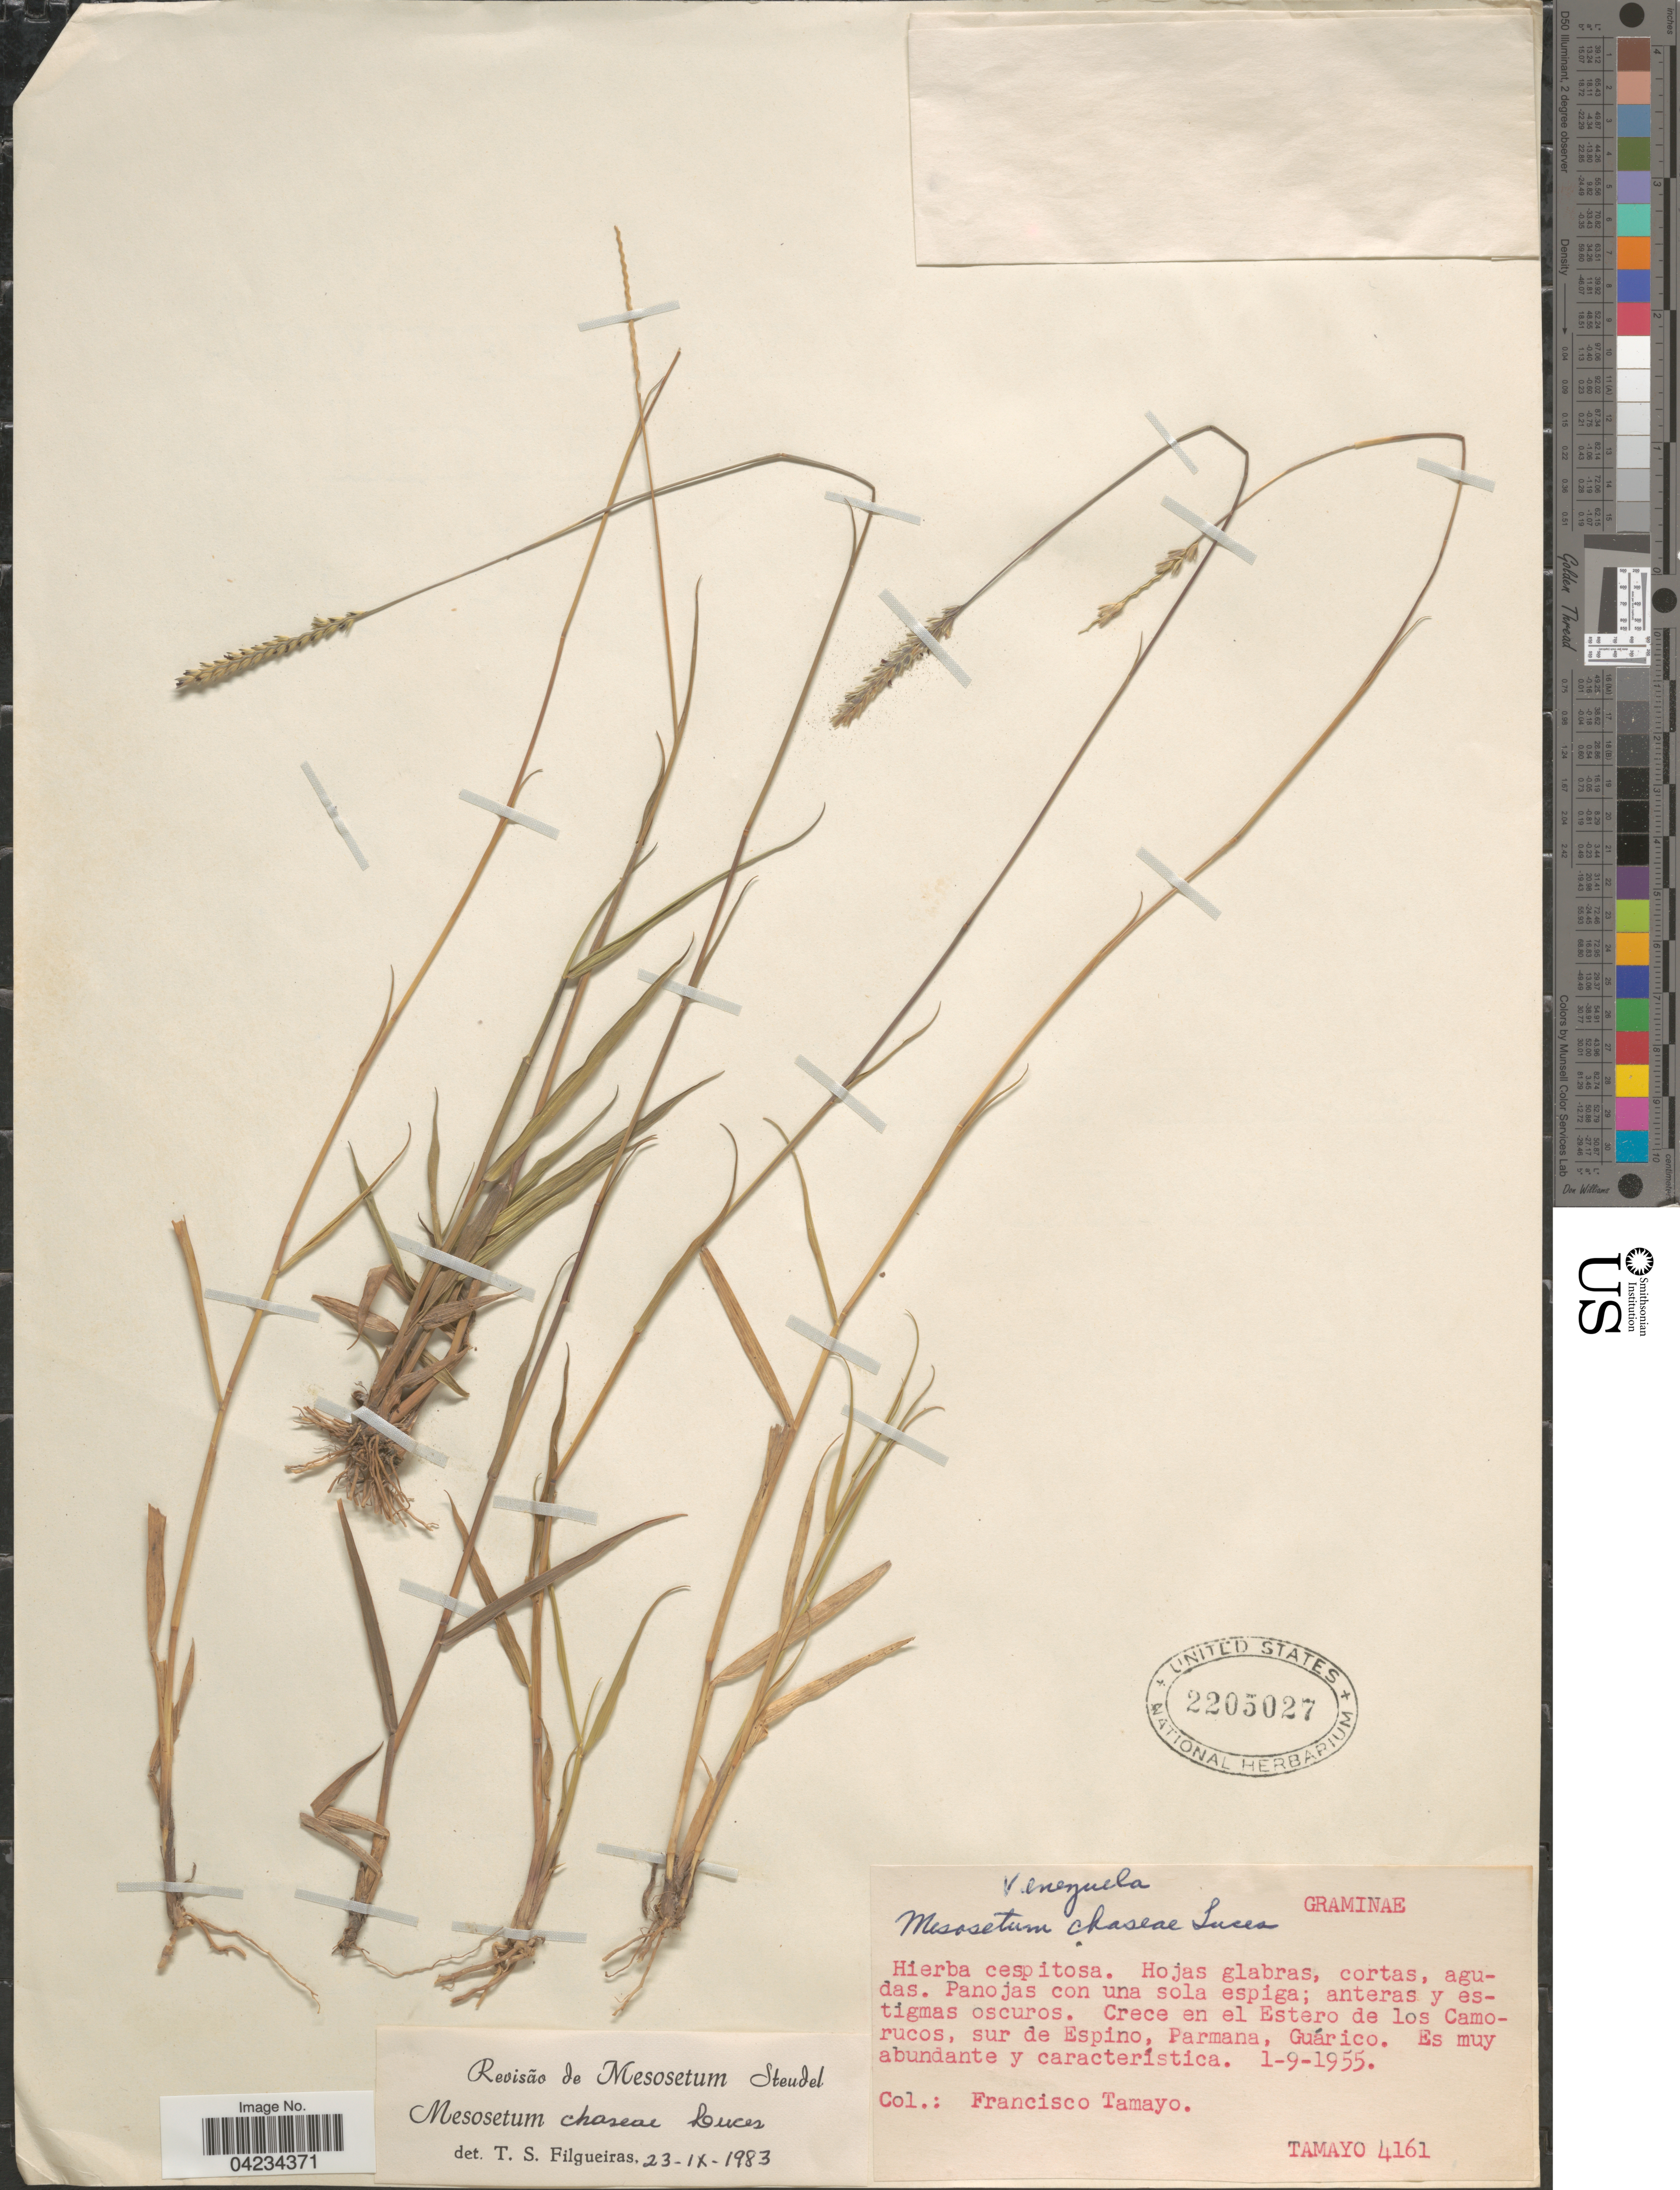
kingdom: Plantae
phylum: Tracheophyta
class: Liliopsida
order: Poales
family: Poaceae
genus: Mesosetum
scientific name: Mesosetum chaseae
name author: Luces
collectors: F. Tamayo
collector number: Tamayo 4161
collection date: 1955-09-01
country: Venezuela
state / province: Guarico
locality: Crece en el Estero de los Camorucos, sur de Espino, Parmana.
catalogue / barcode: US 2205027